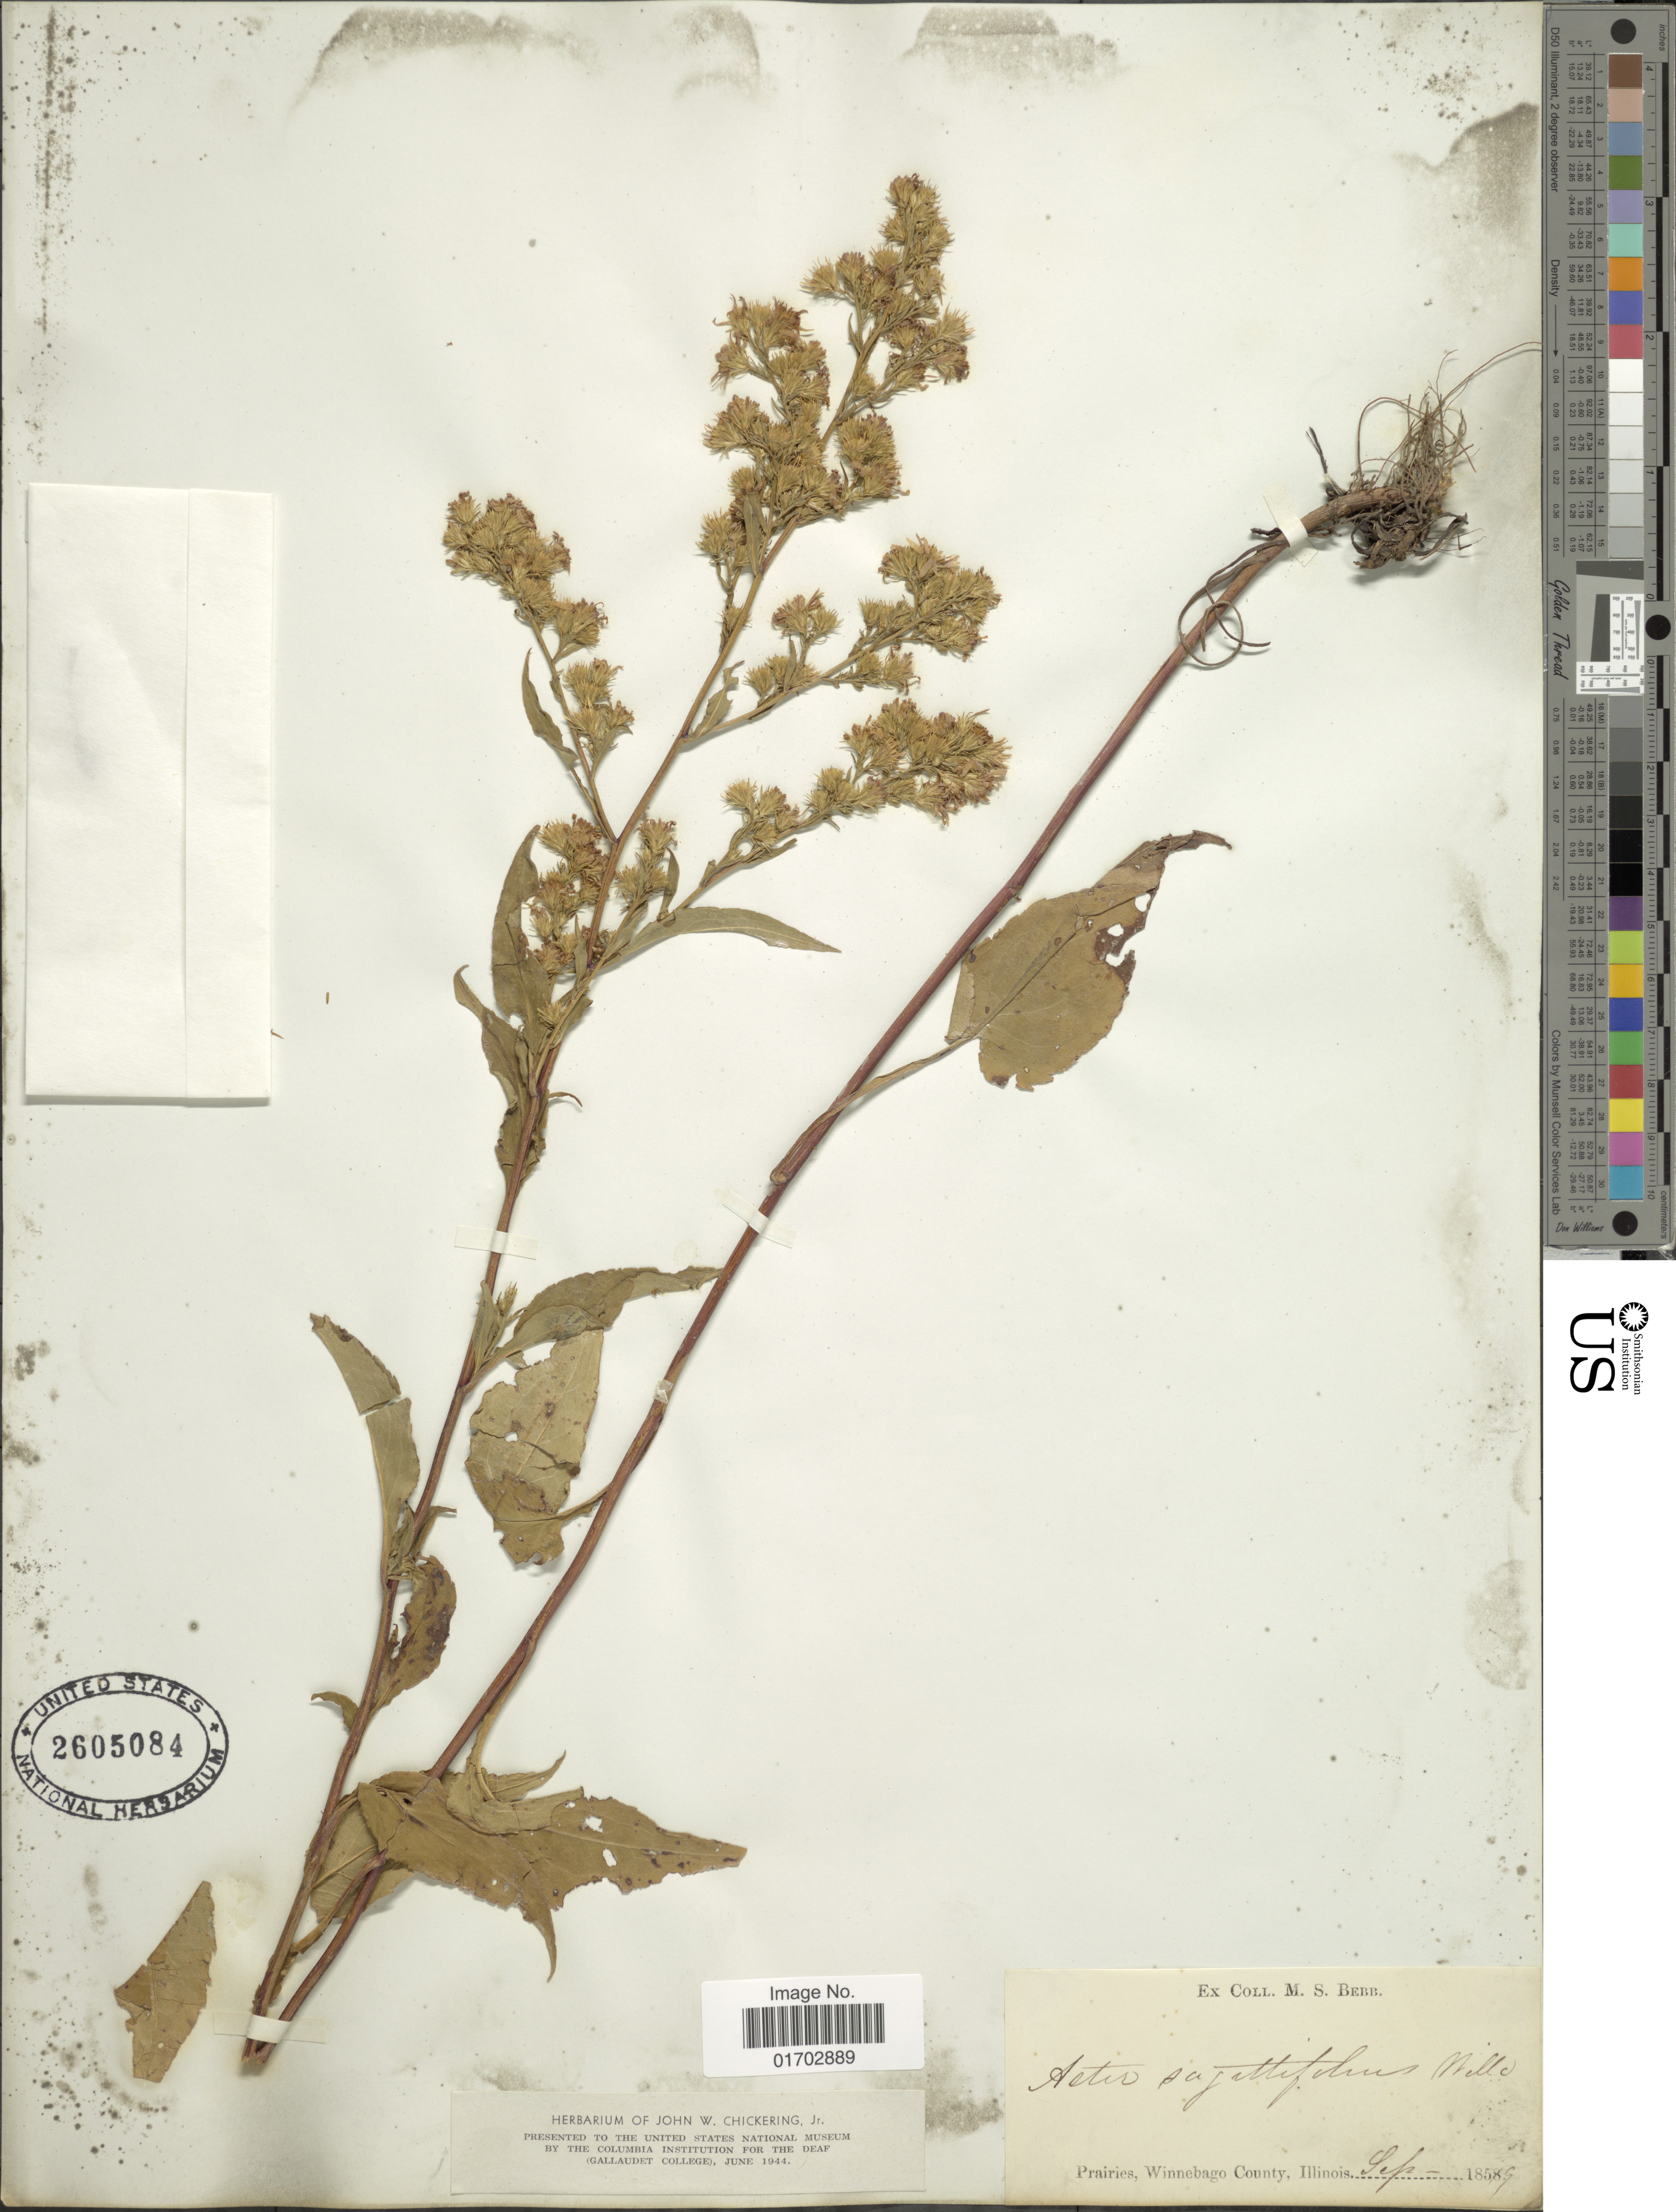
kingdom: Plantae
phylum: Tracheophyta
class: Magnoliopsida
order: Asterales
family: Asteraceae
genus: Symphyotrichum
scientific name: Symphyotrichum sagittifolium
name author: (Wedem. ex Willd.) G.L. Nesom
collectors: M. Bebb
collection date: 1819-09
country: United States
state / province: Illinois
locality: Prairies, Winnebago County.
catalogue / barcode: US 2605084